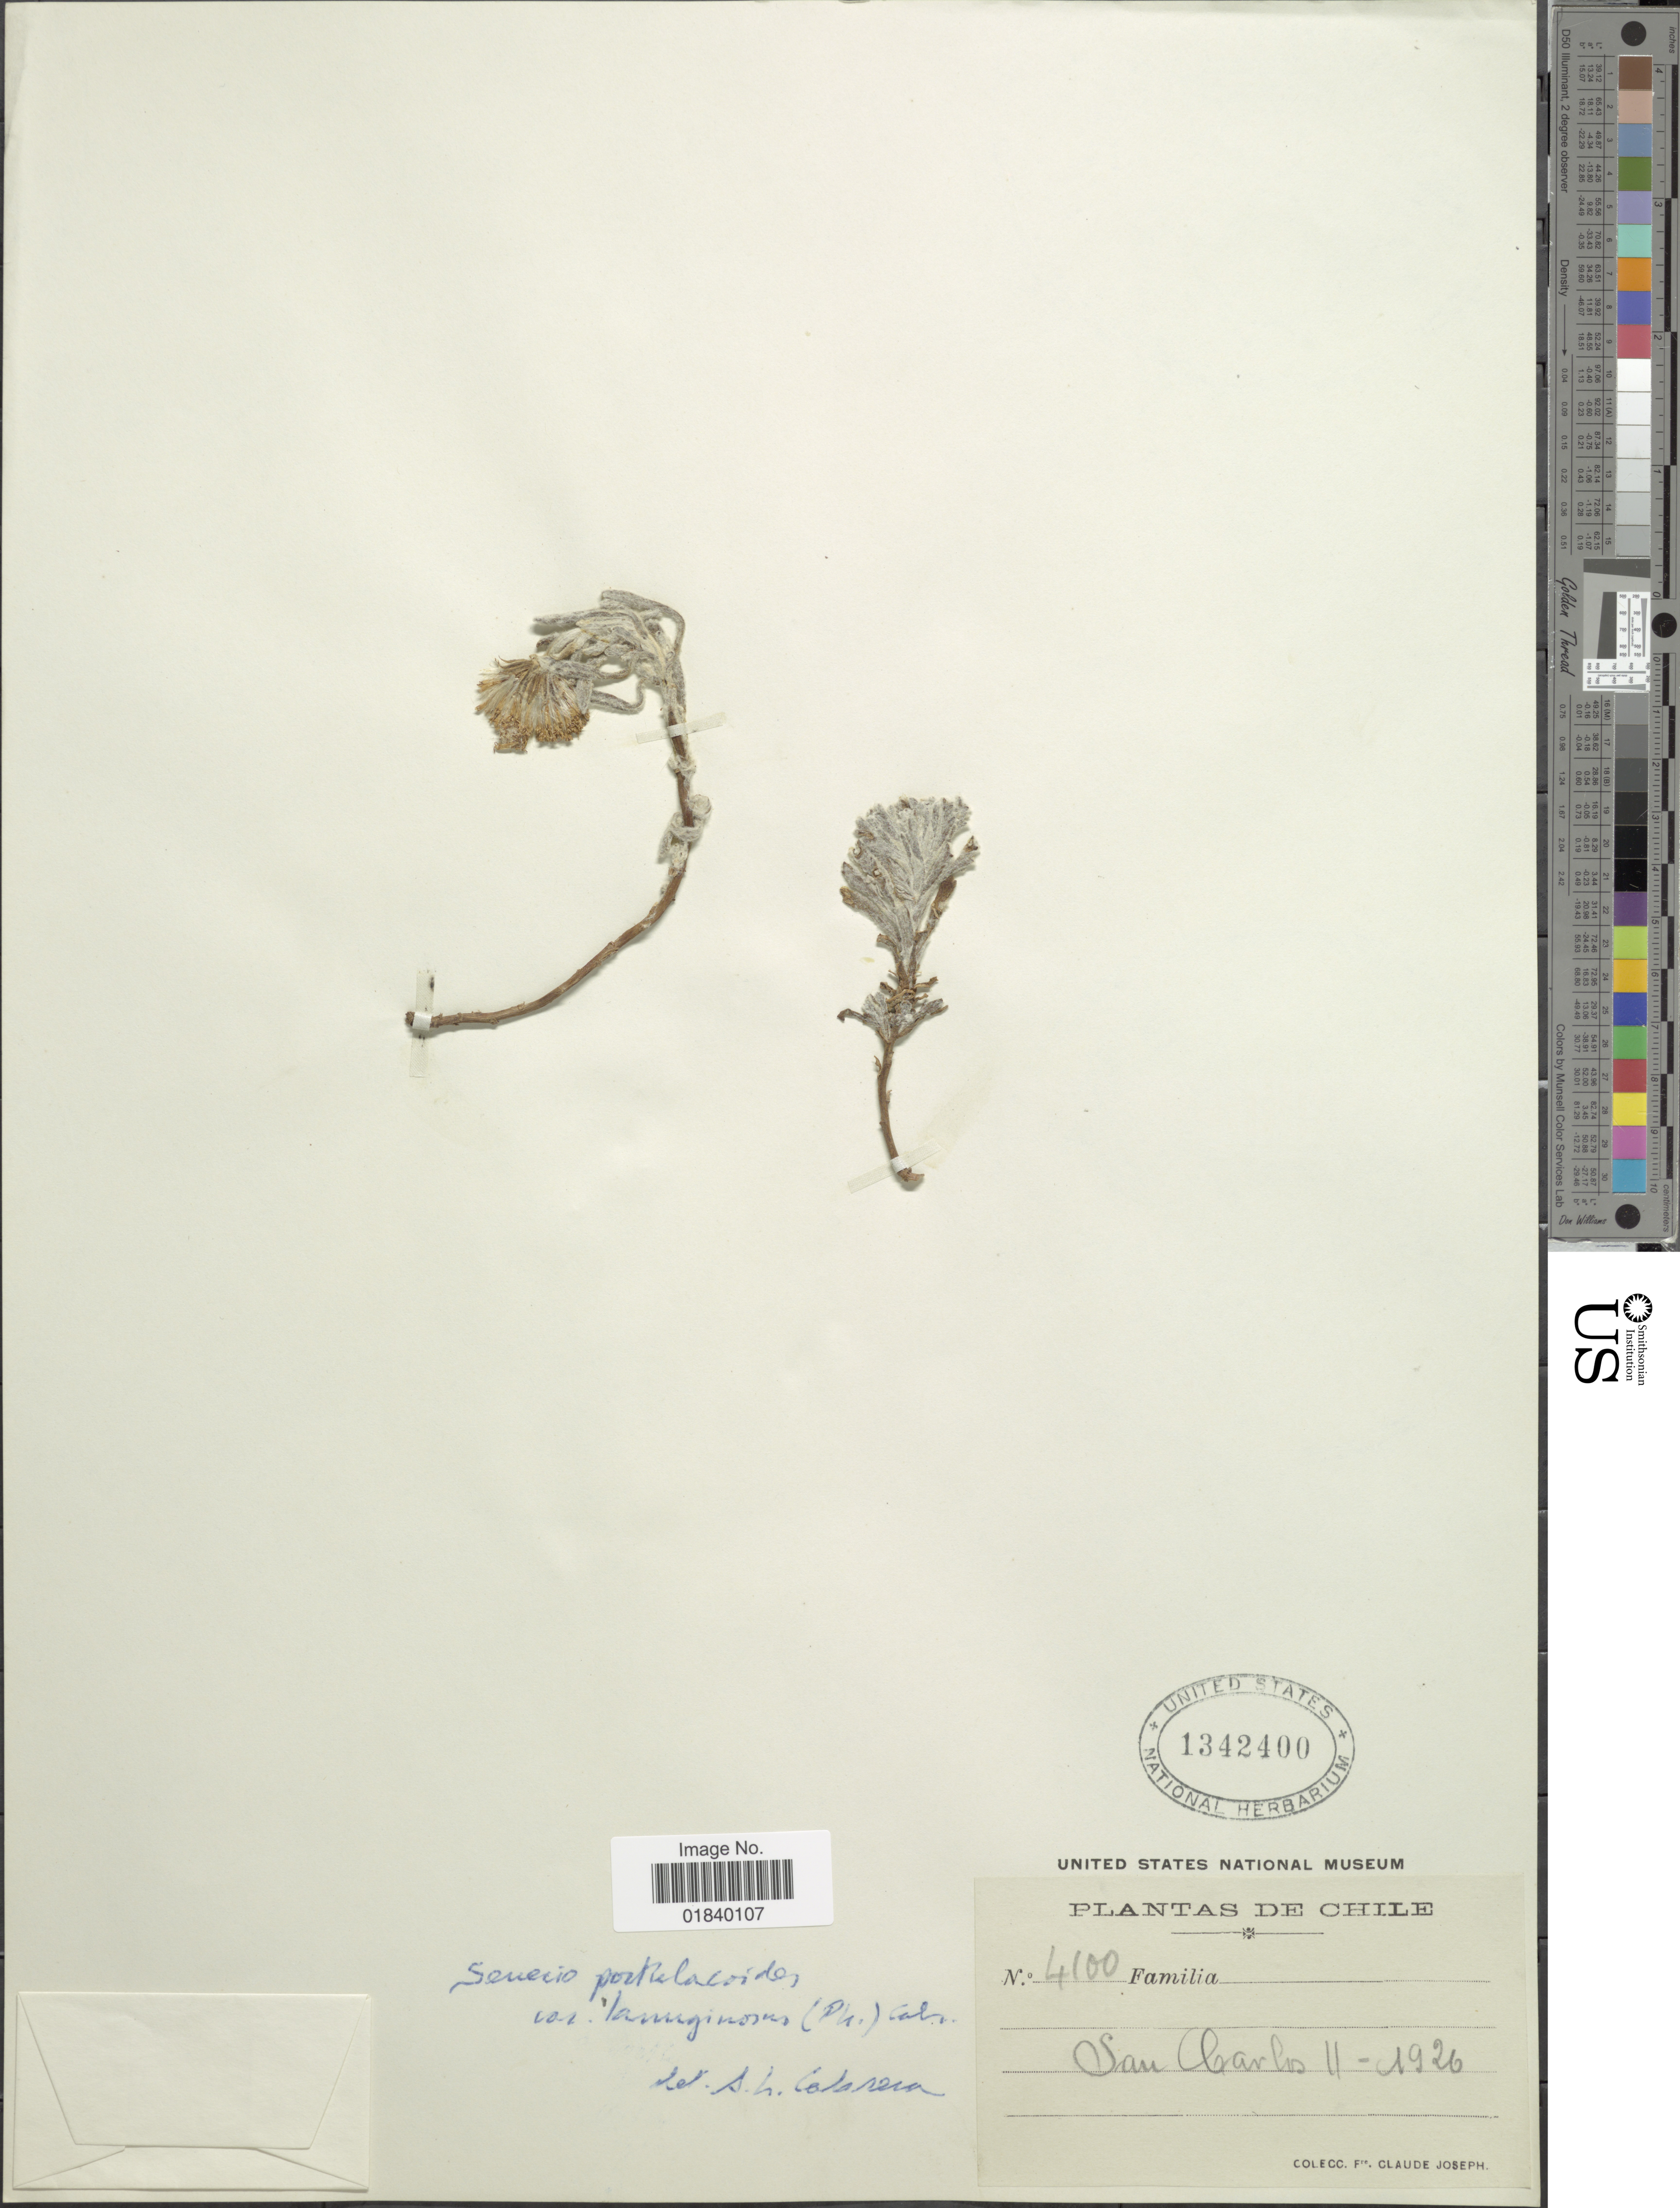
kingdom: Plantae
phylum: Tracheophyta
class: Magnoliopsida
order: Asterales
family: Asteraceae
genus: Senecio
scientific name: Senecio portulacoides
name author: J. Rémy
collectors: Bro. Claude-Joseph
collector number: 4100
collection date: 1926-11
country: Chile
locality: San Carlos, Chile.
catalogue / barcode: US 1342400